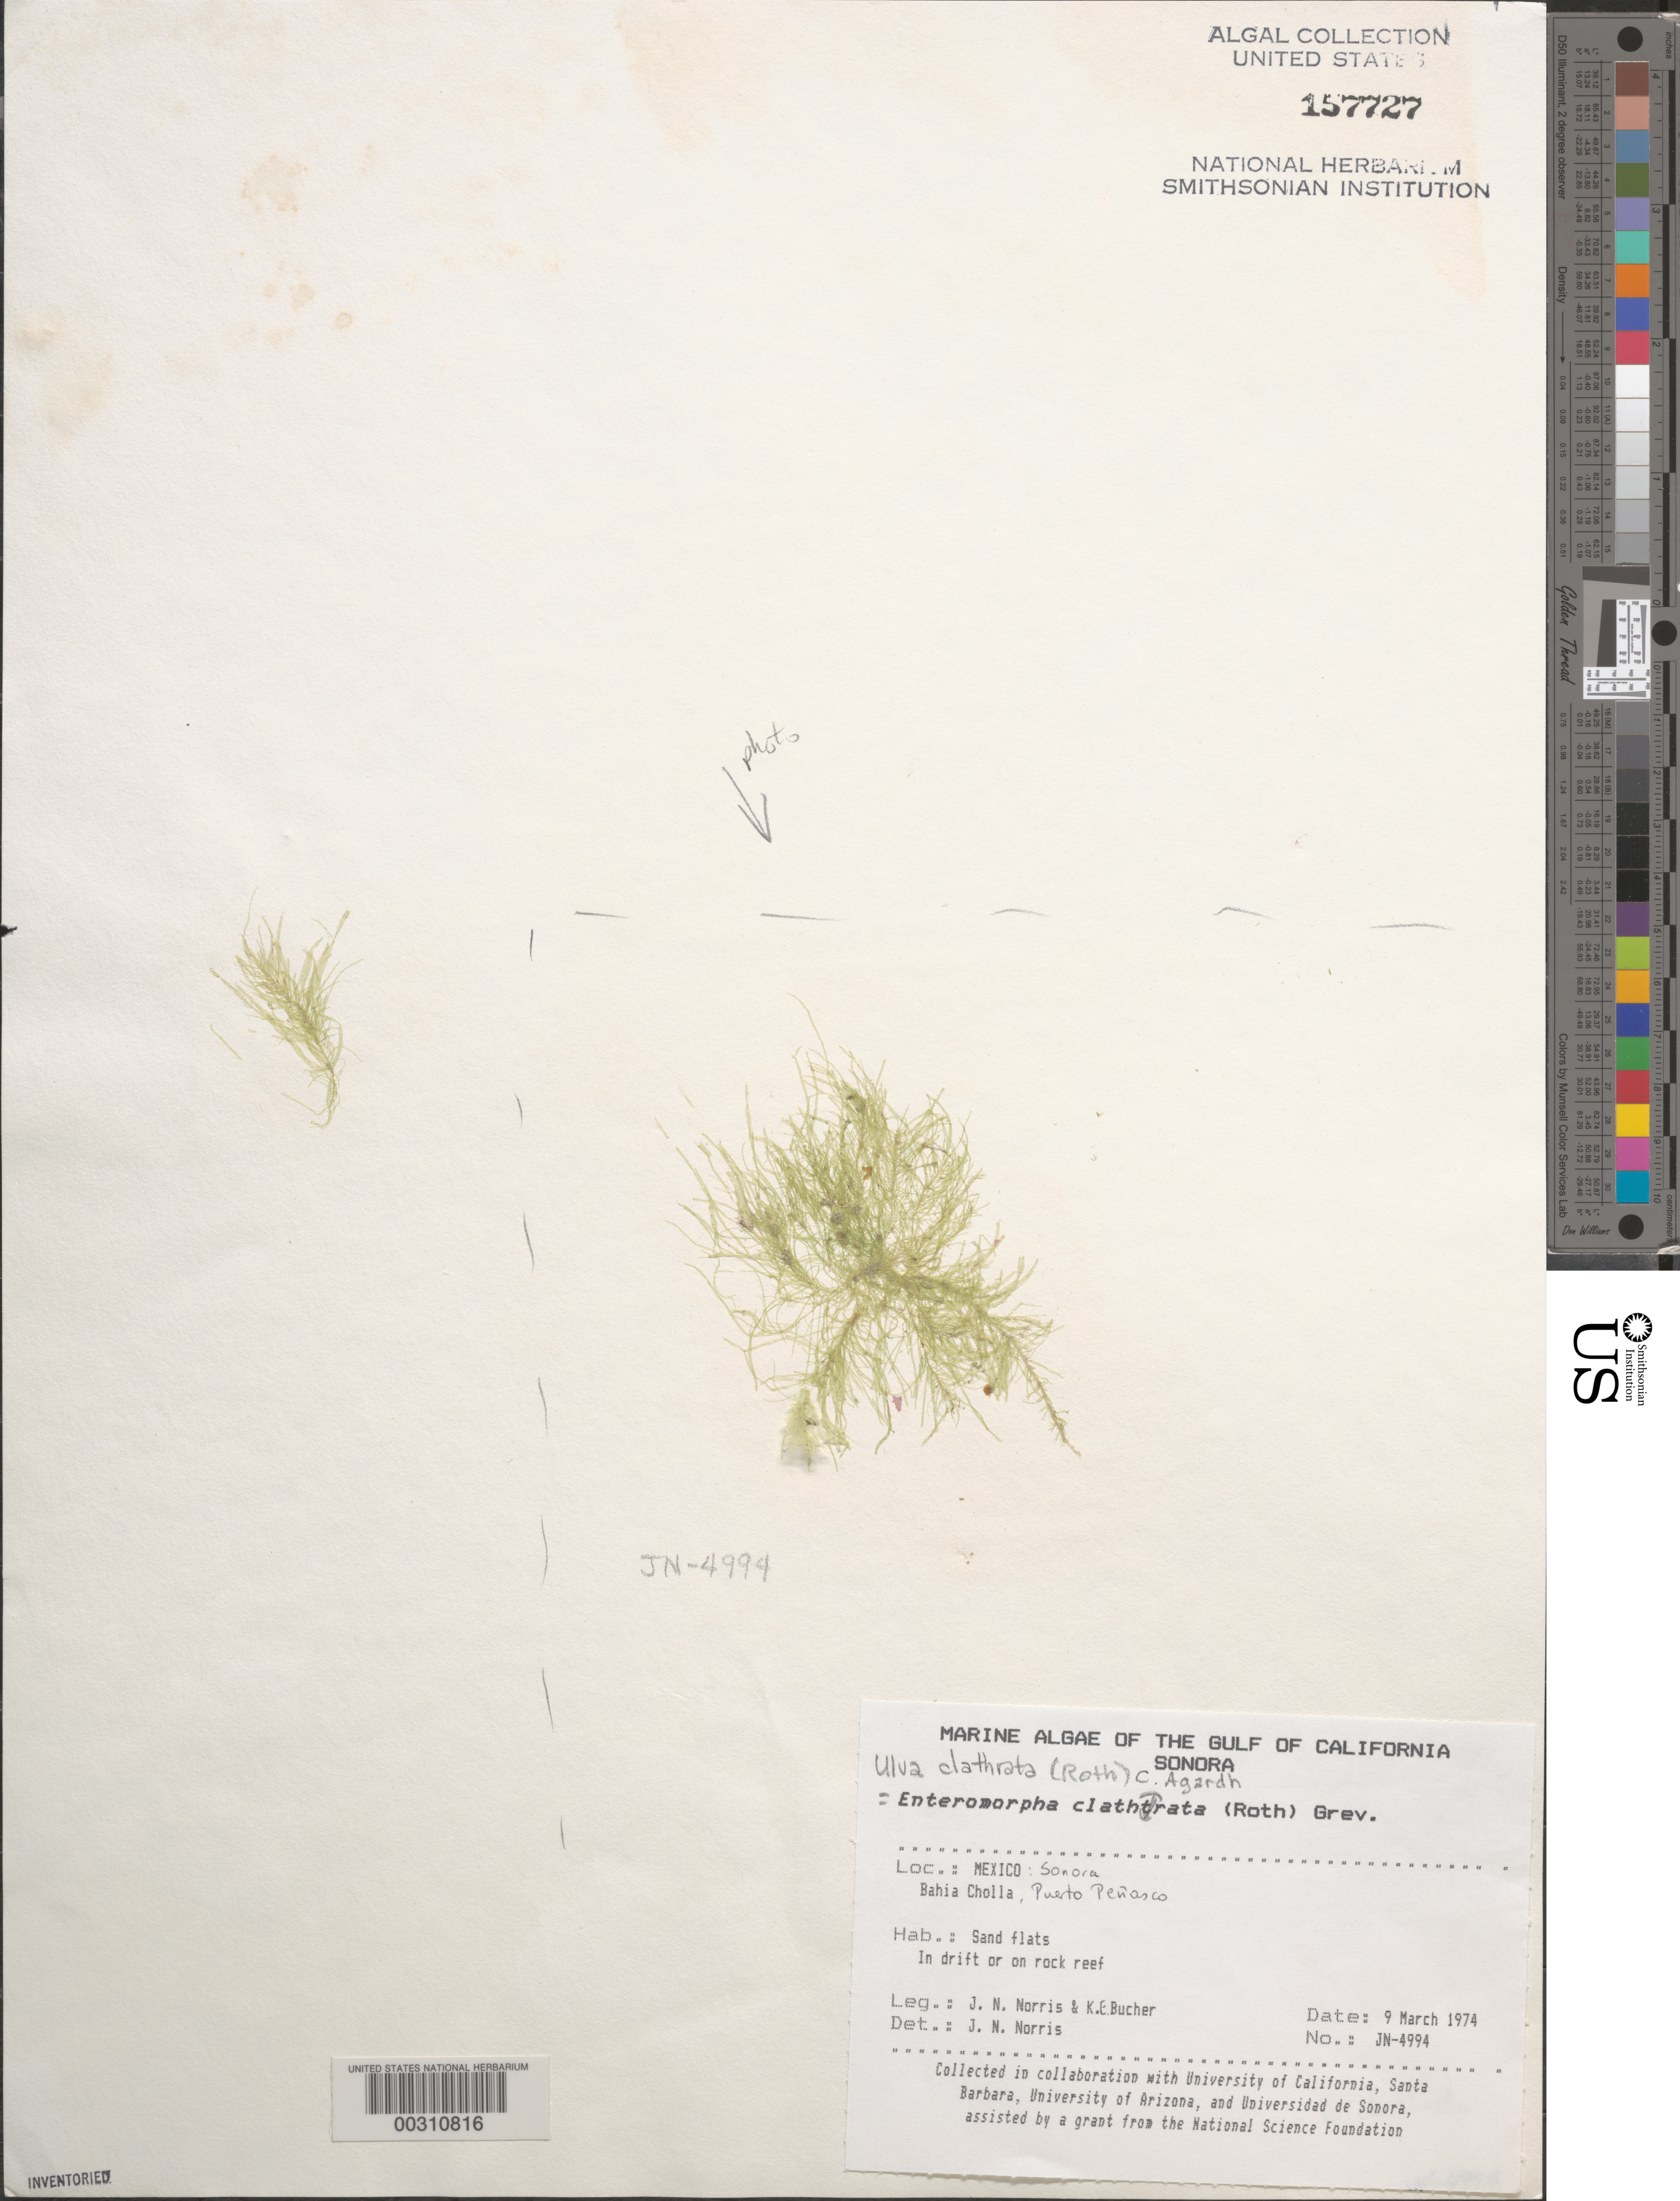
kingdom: Plantae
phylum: Chlorophyta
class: Ulvophyceae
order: Ulvales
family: Ulvaceae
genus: Ulva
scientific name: Ulva clathrata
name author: (Roth) C. Agardh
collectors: J. N. Norris & K. E. Bucher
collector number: JN-4994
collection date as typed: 09 Mar 1974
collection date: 1974-03-09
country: Mexico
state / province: Sonora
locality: Bahia Cholla, Puerto Penasco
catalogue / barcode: US 157727